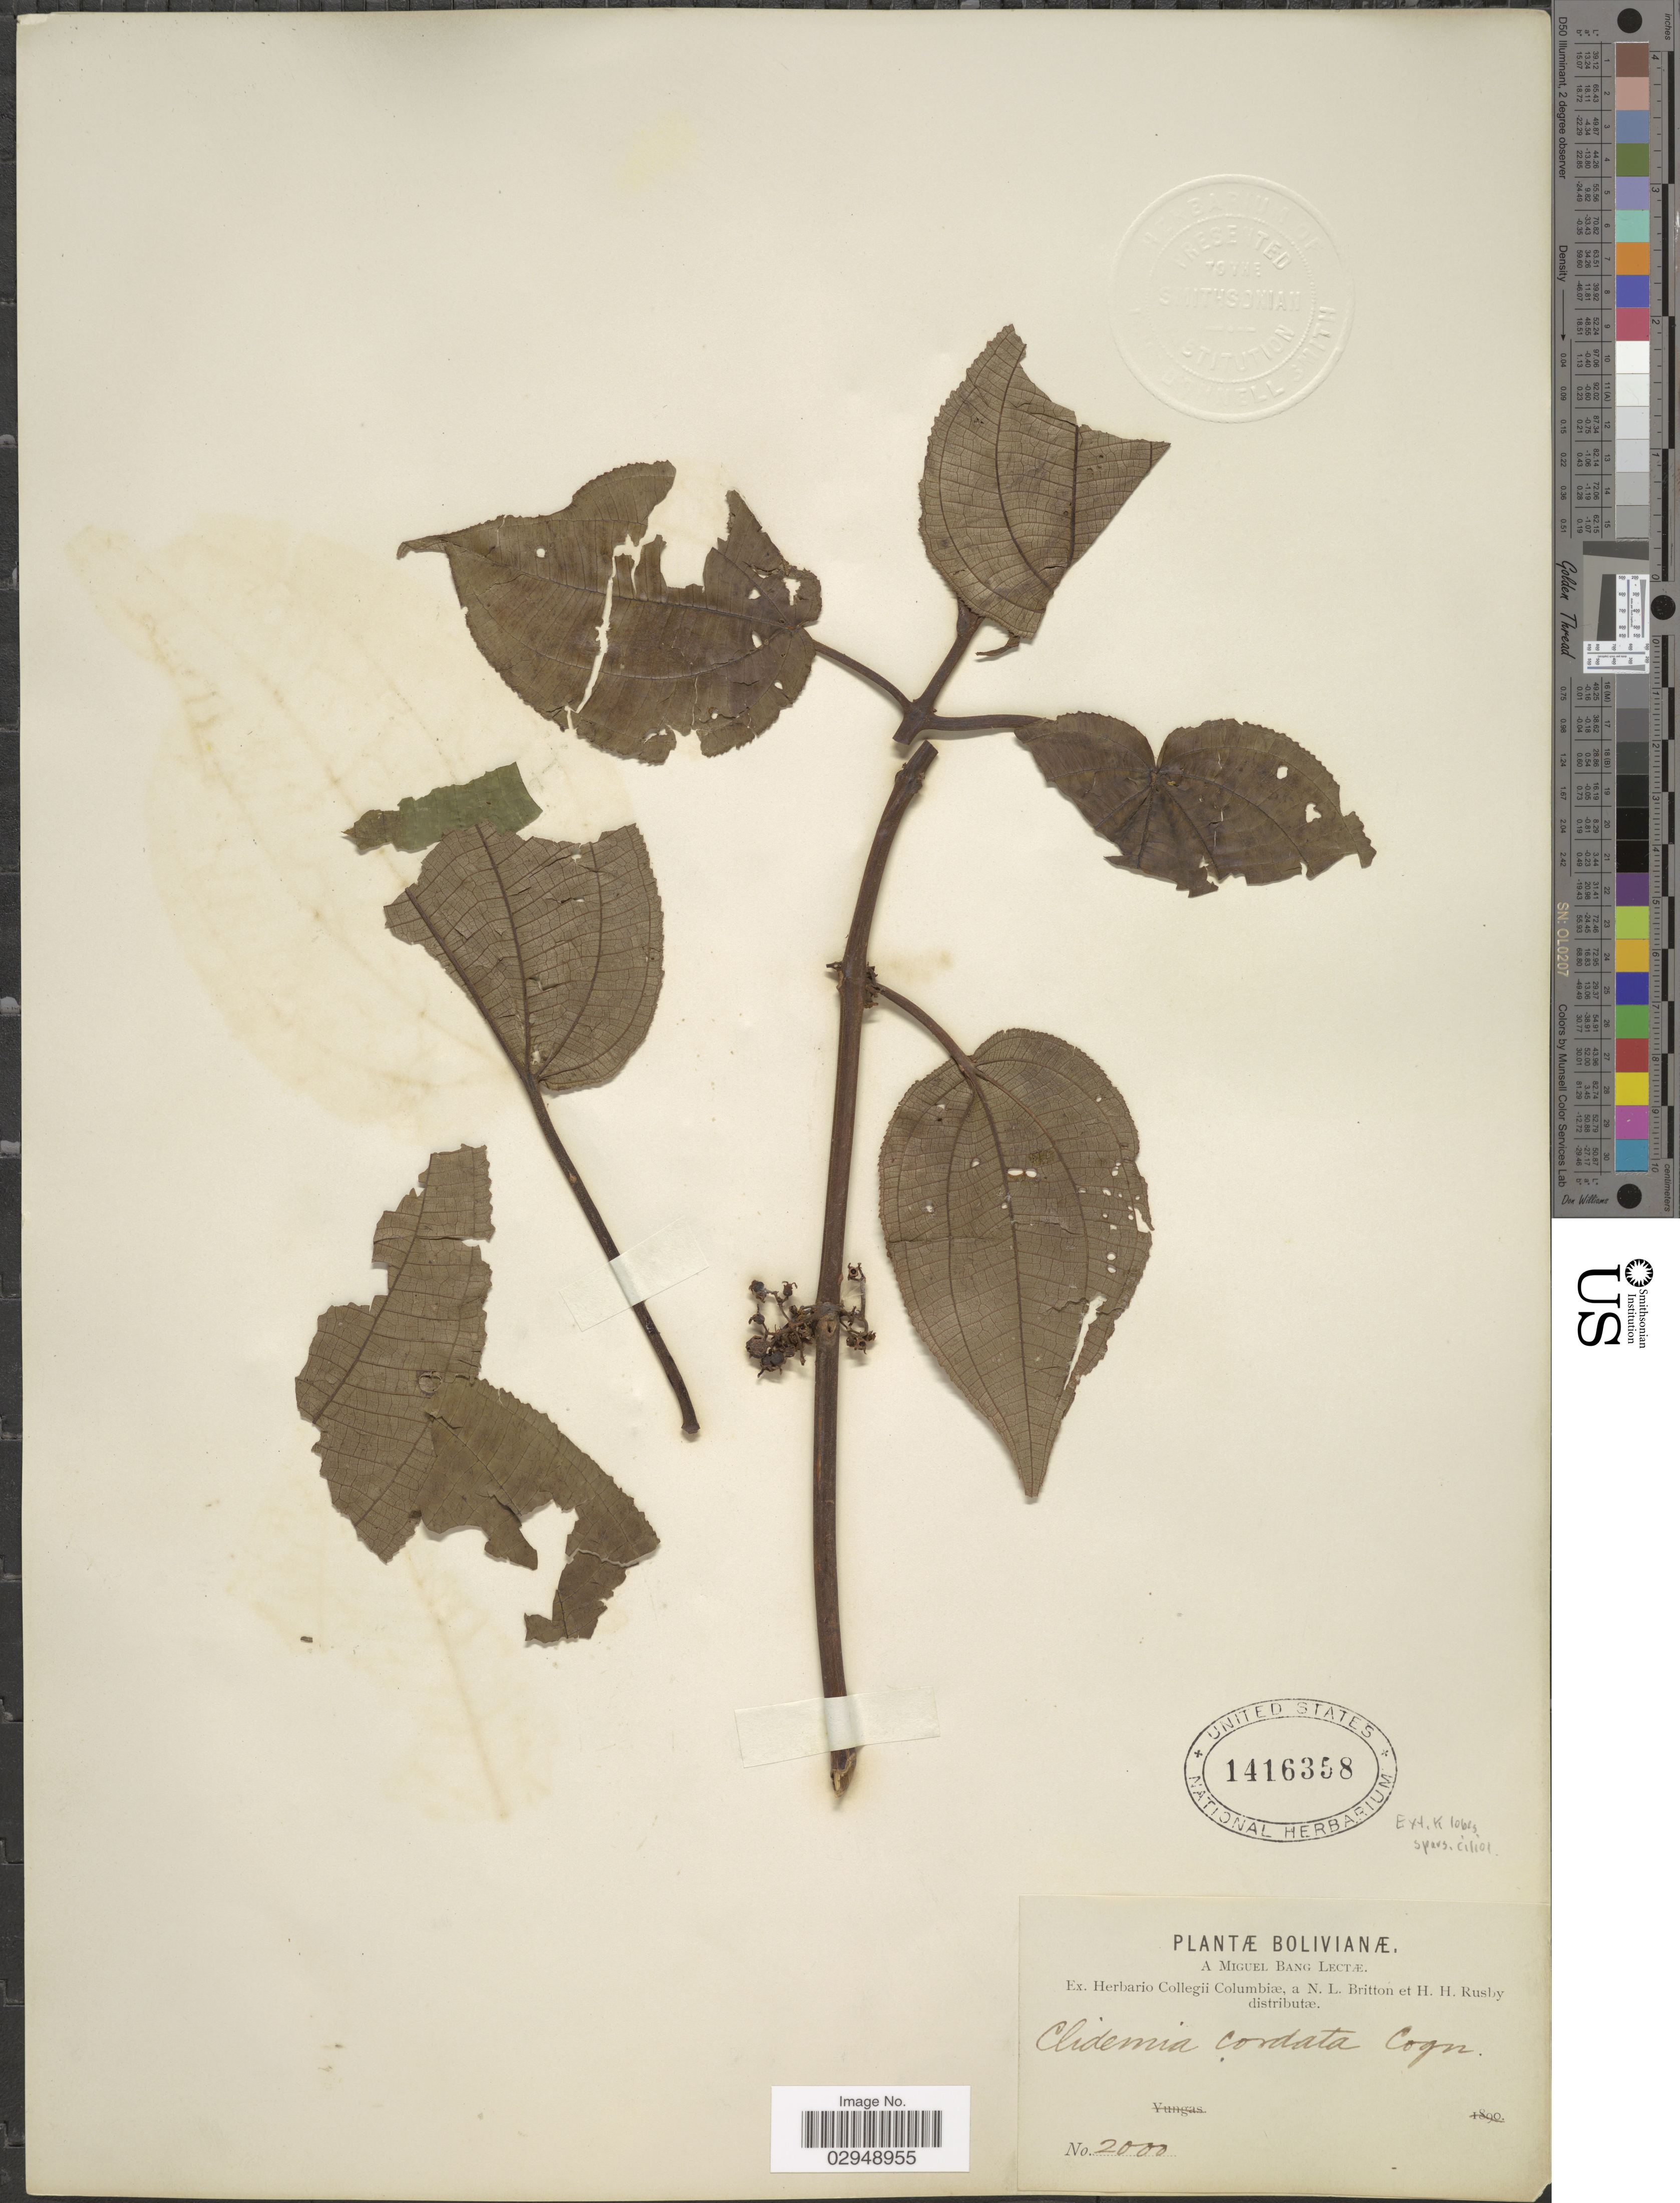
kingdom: Plantae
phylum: Tracheophyta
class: Magnoliopsida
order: Myrtales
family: Melastomataceae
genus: Clidemia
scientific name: Clidemia cordata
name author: Cogn. ex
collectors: M. Bang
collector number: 2000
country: Bolivia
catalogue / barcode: US 1416358